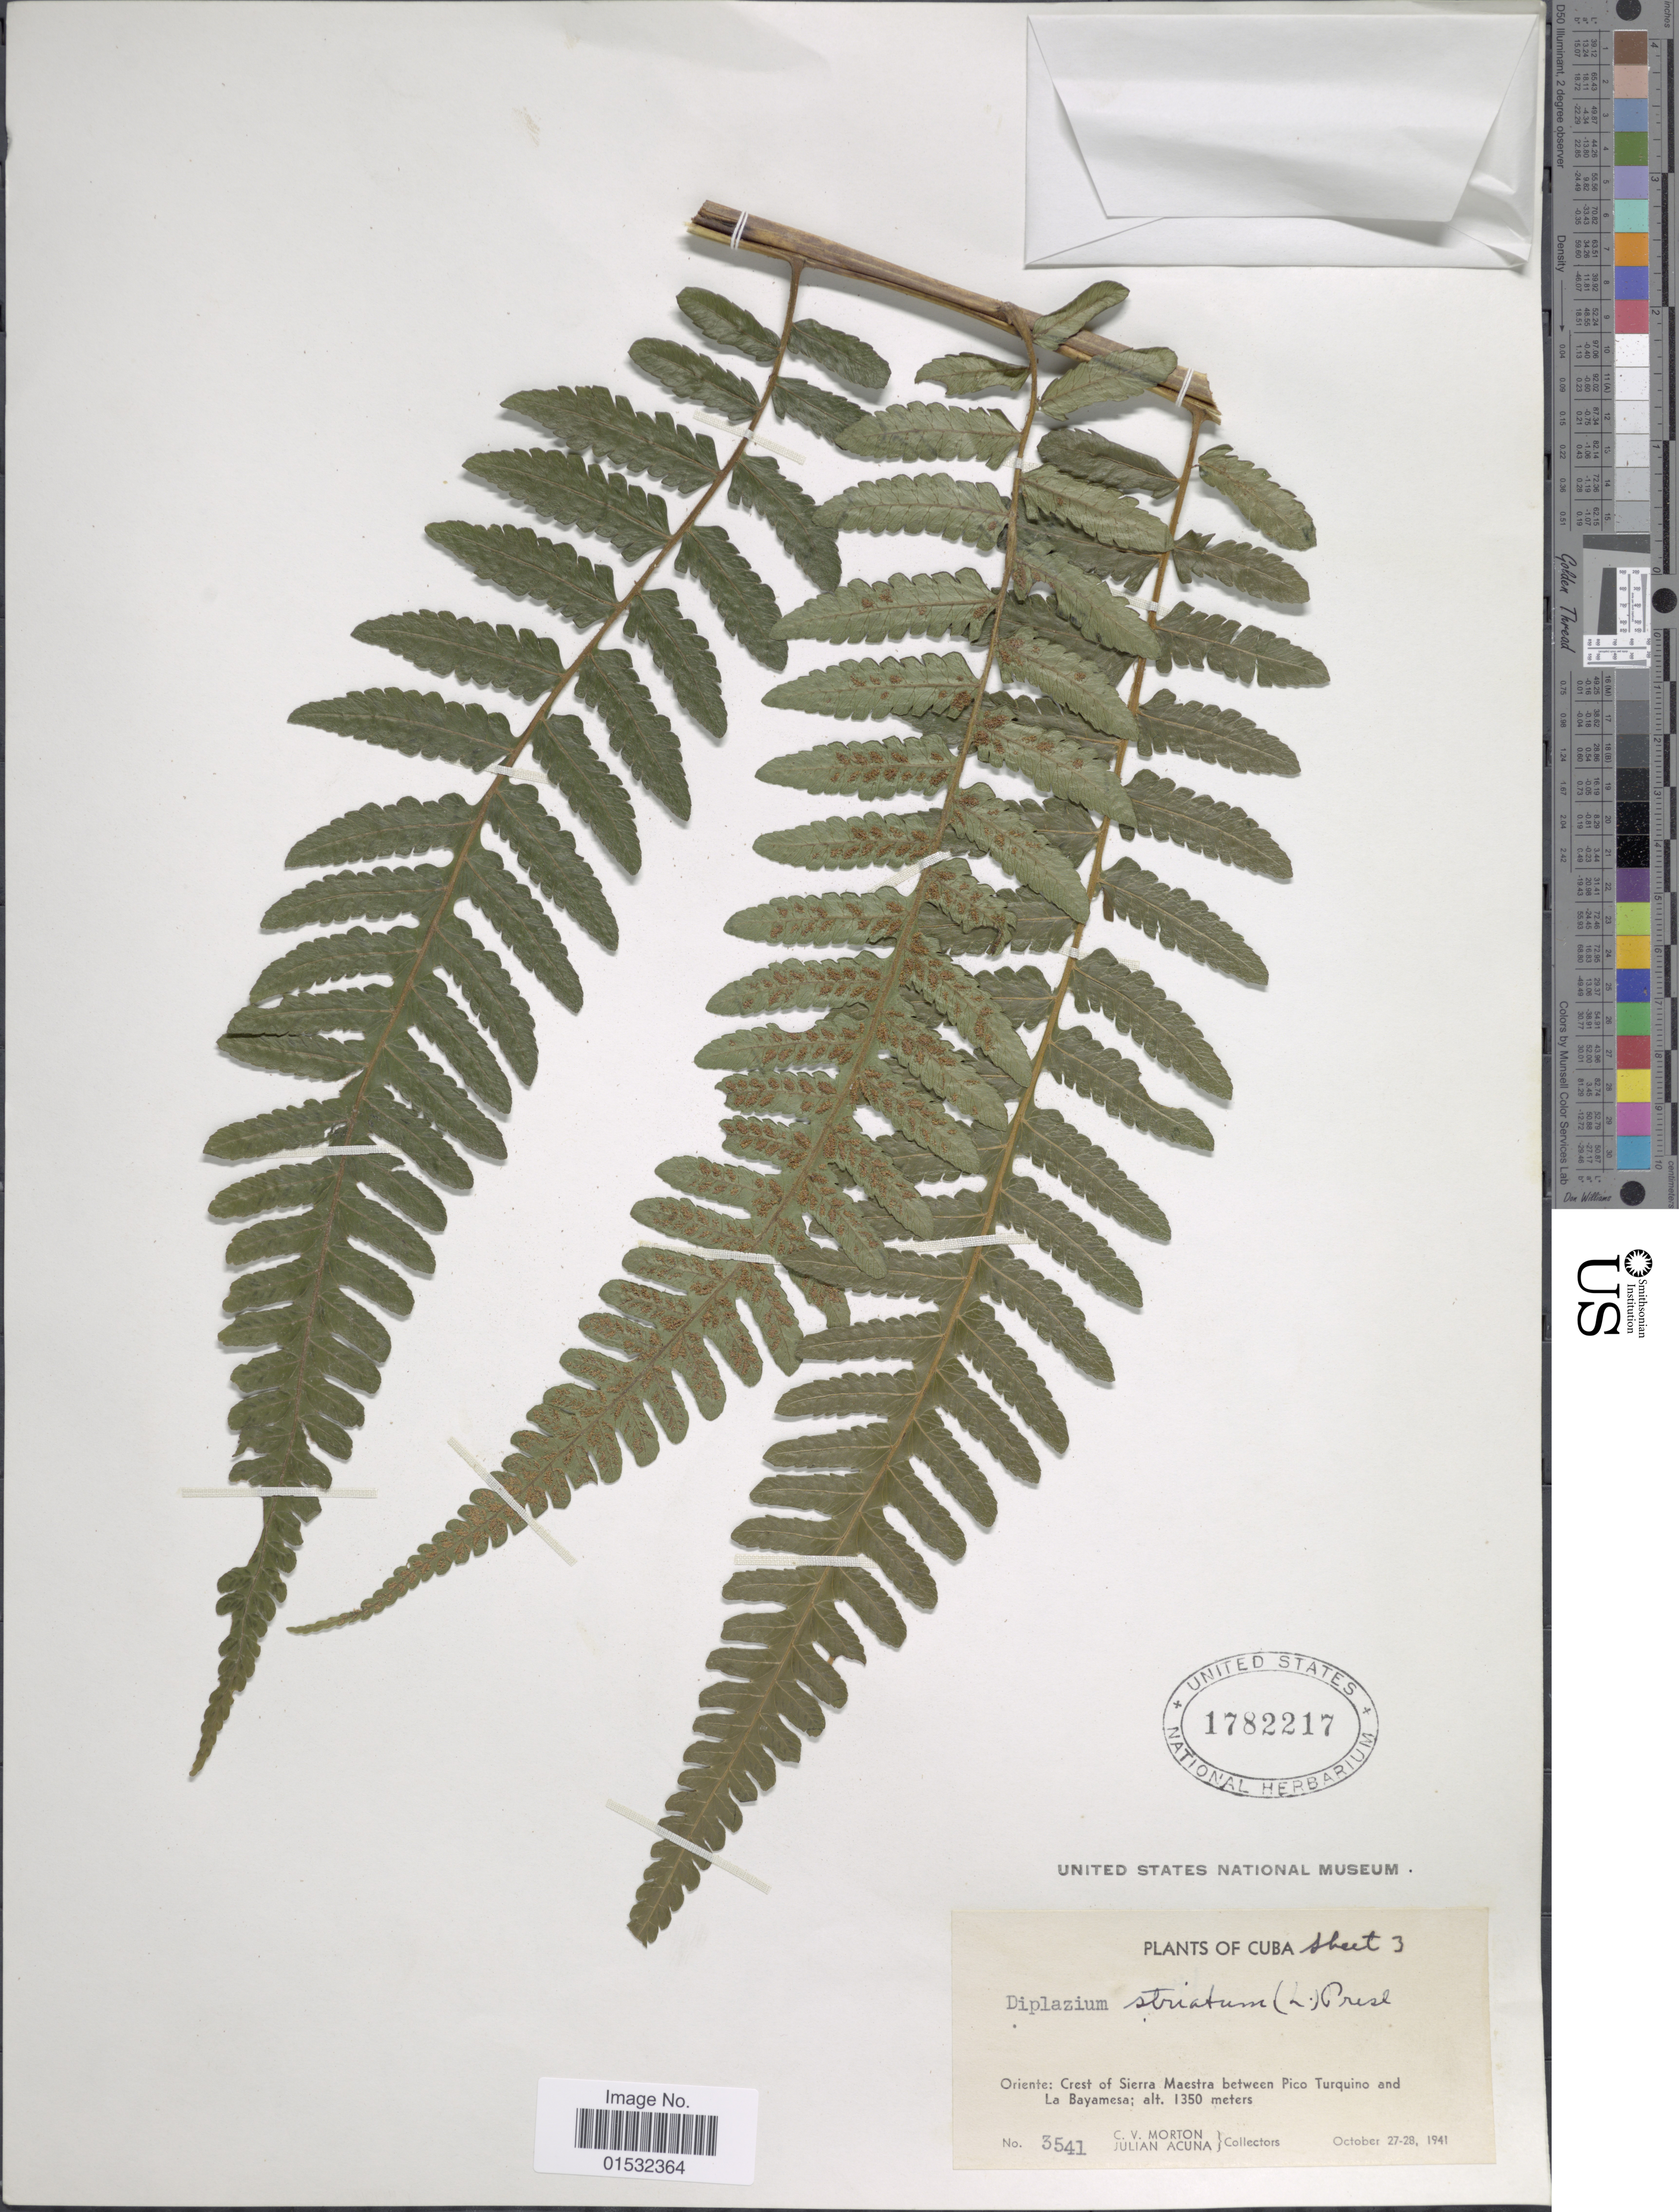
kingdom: Plantae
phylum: Tracheophyta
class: Polypodiopsida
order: Polypodiales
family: Athyriaceae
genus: Diplazium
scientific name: Diplazium striatum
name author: (L.) C. Presl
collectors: C. V. Morton & J. B. Acuña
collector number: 3541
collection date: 1941-10-27/1941-10-28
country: Cuba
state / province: Oriente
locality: Crest of Sierra Maestra between Pico Turquino and La Bayamesa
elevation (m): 1350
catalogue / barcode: US 1782217